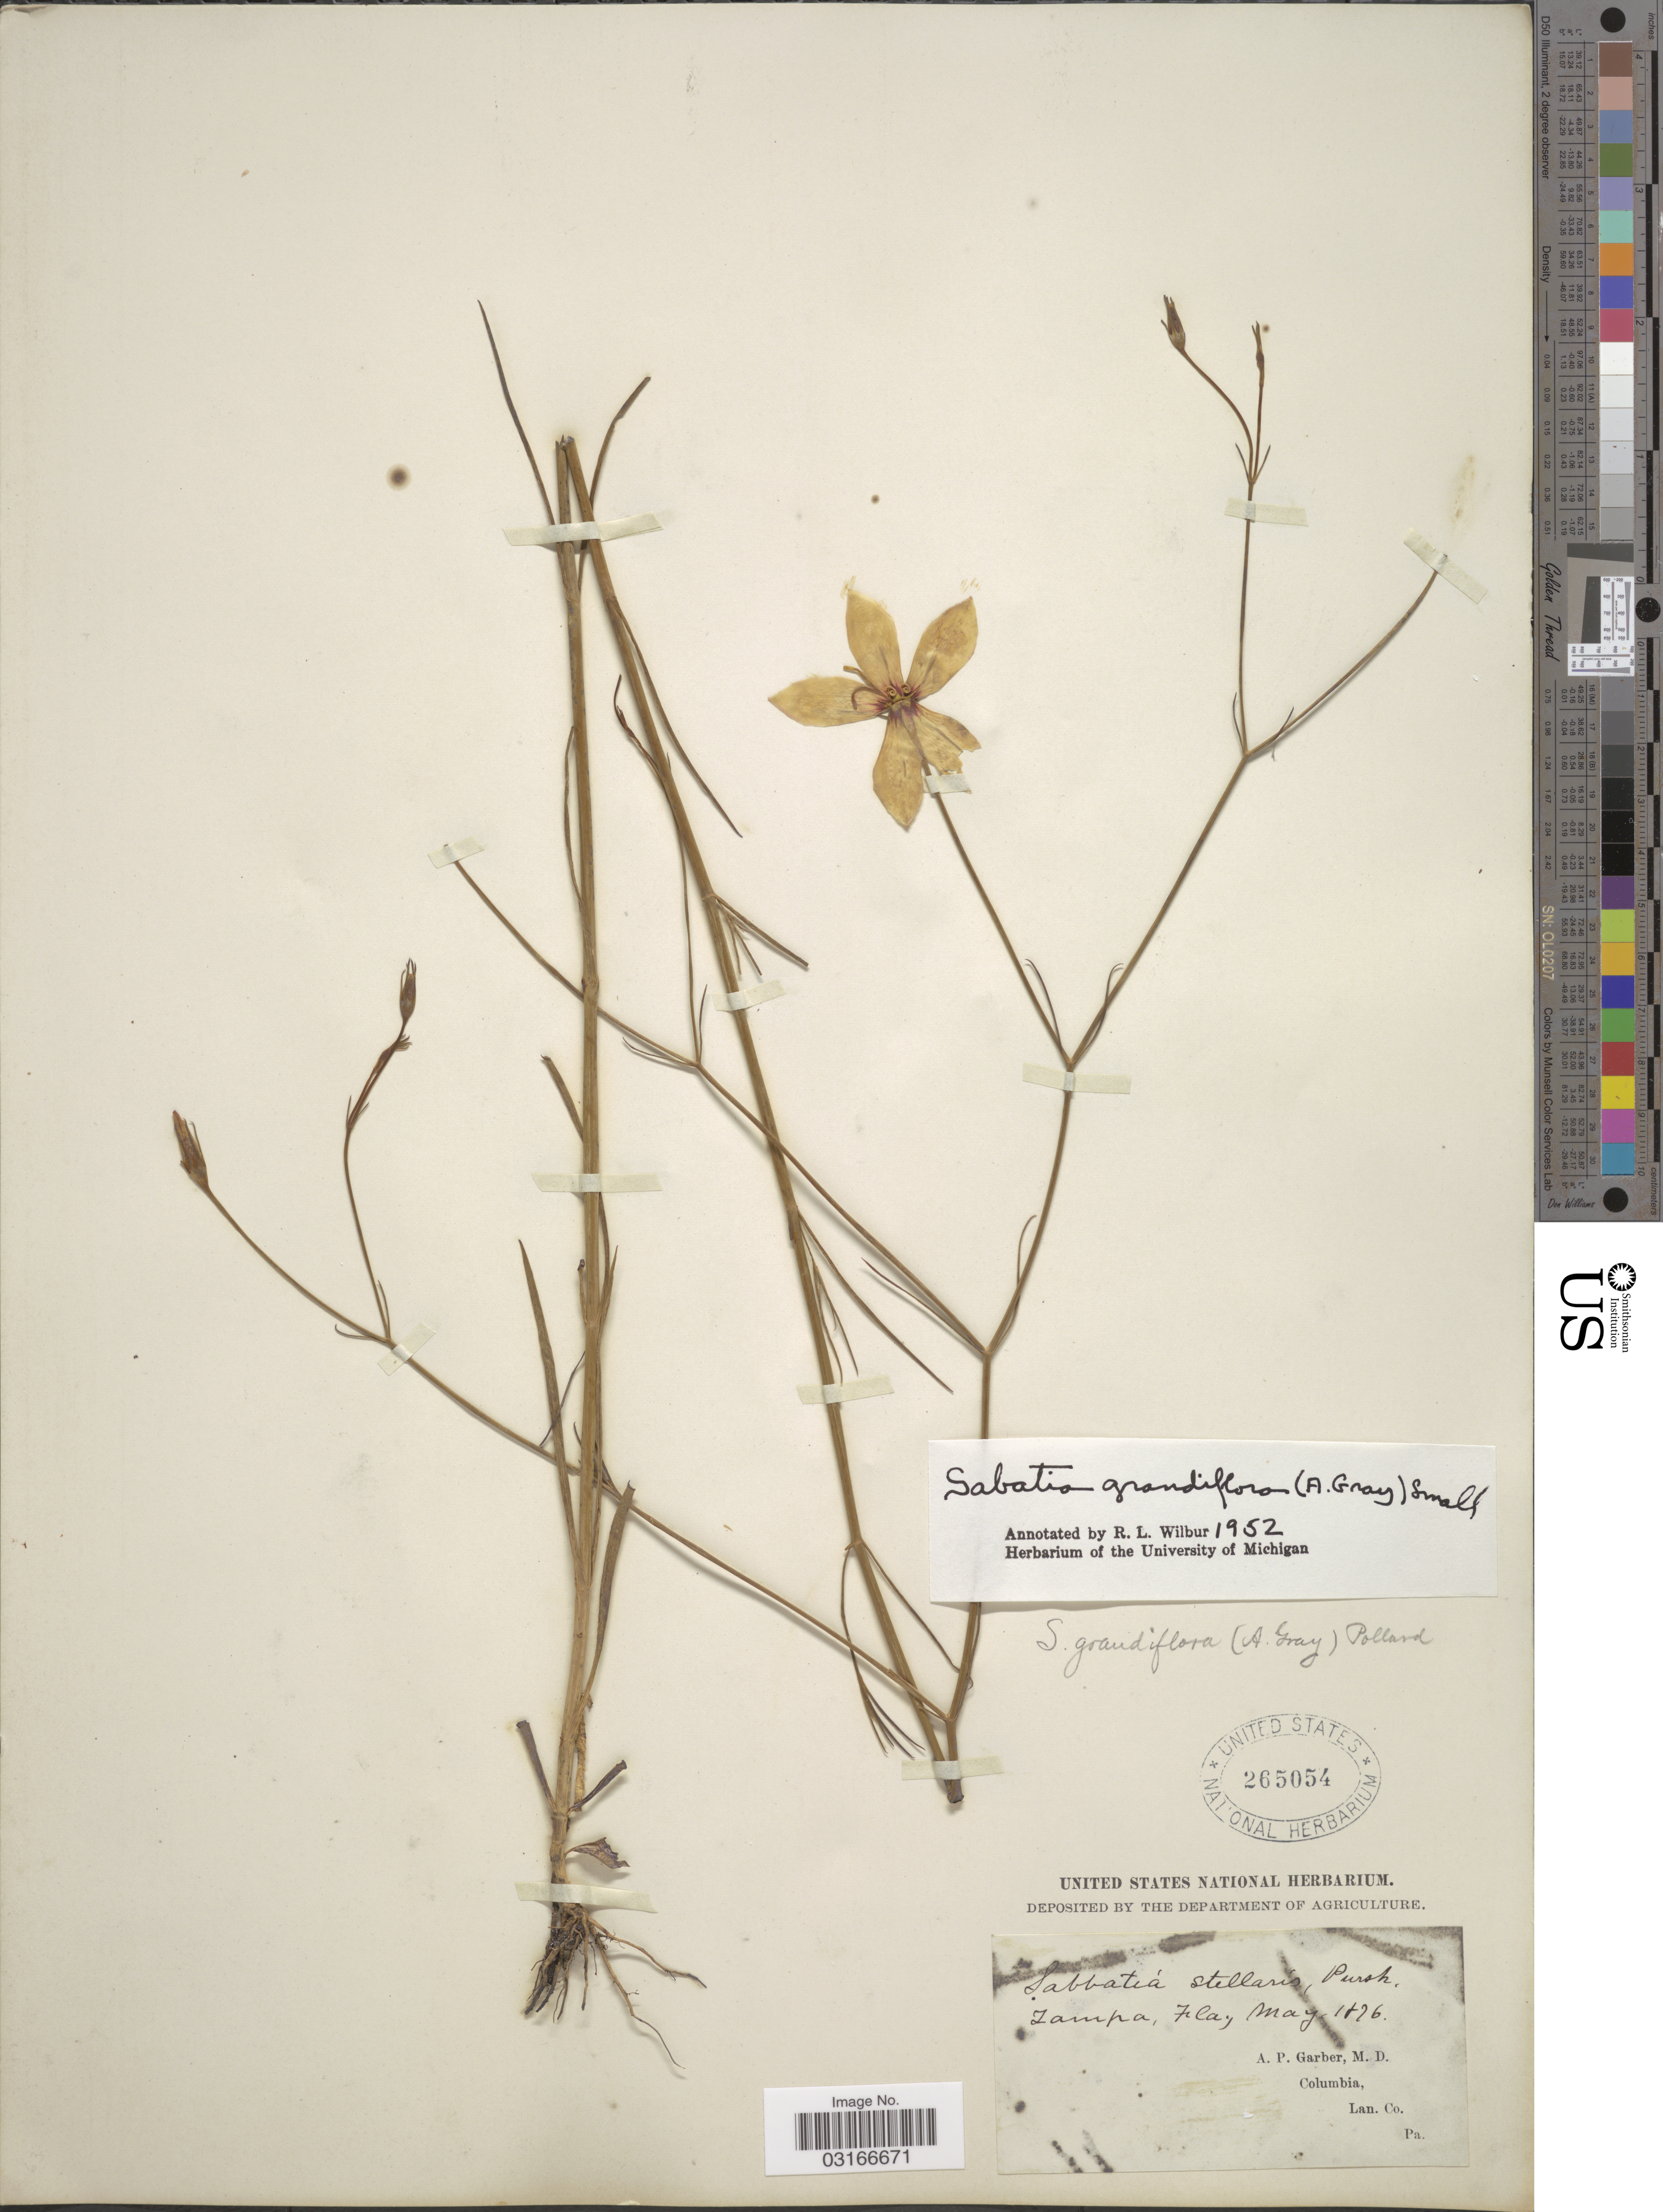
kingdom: Plantae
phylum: Tracheophyta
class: Magnoliopsida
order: Gentianales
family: Gentianaceae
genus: Sabatia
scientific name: Sabatia grandiflora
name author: (A. Gray) Small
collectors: A. P. Garber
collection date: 1876-05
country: United States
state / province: Pennsylvania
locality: Lan. Co. Pa.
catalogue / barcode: US 265054